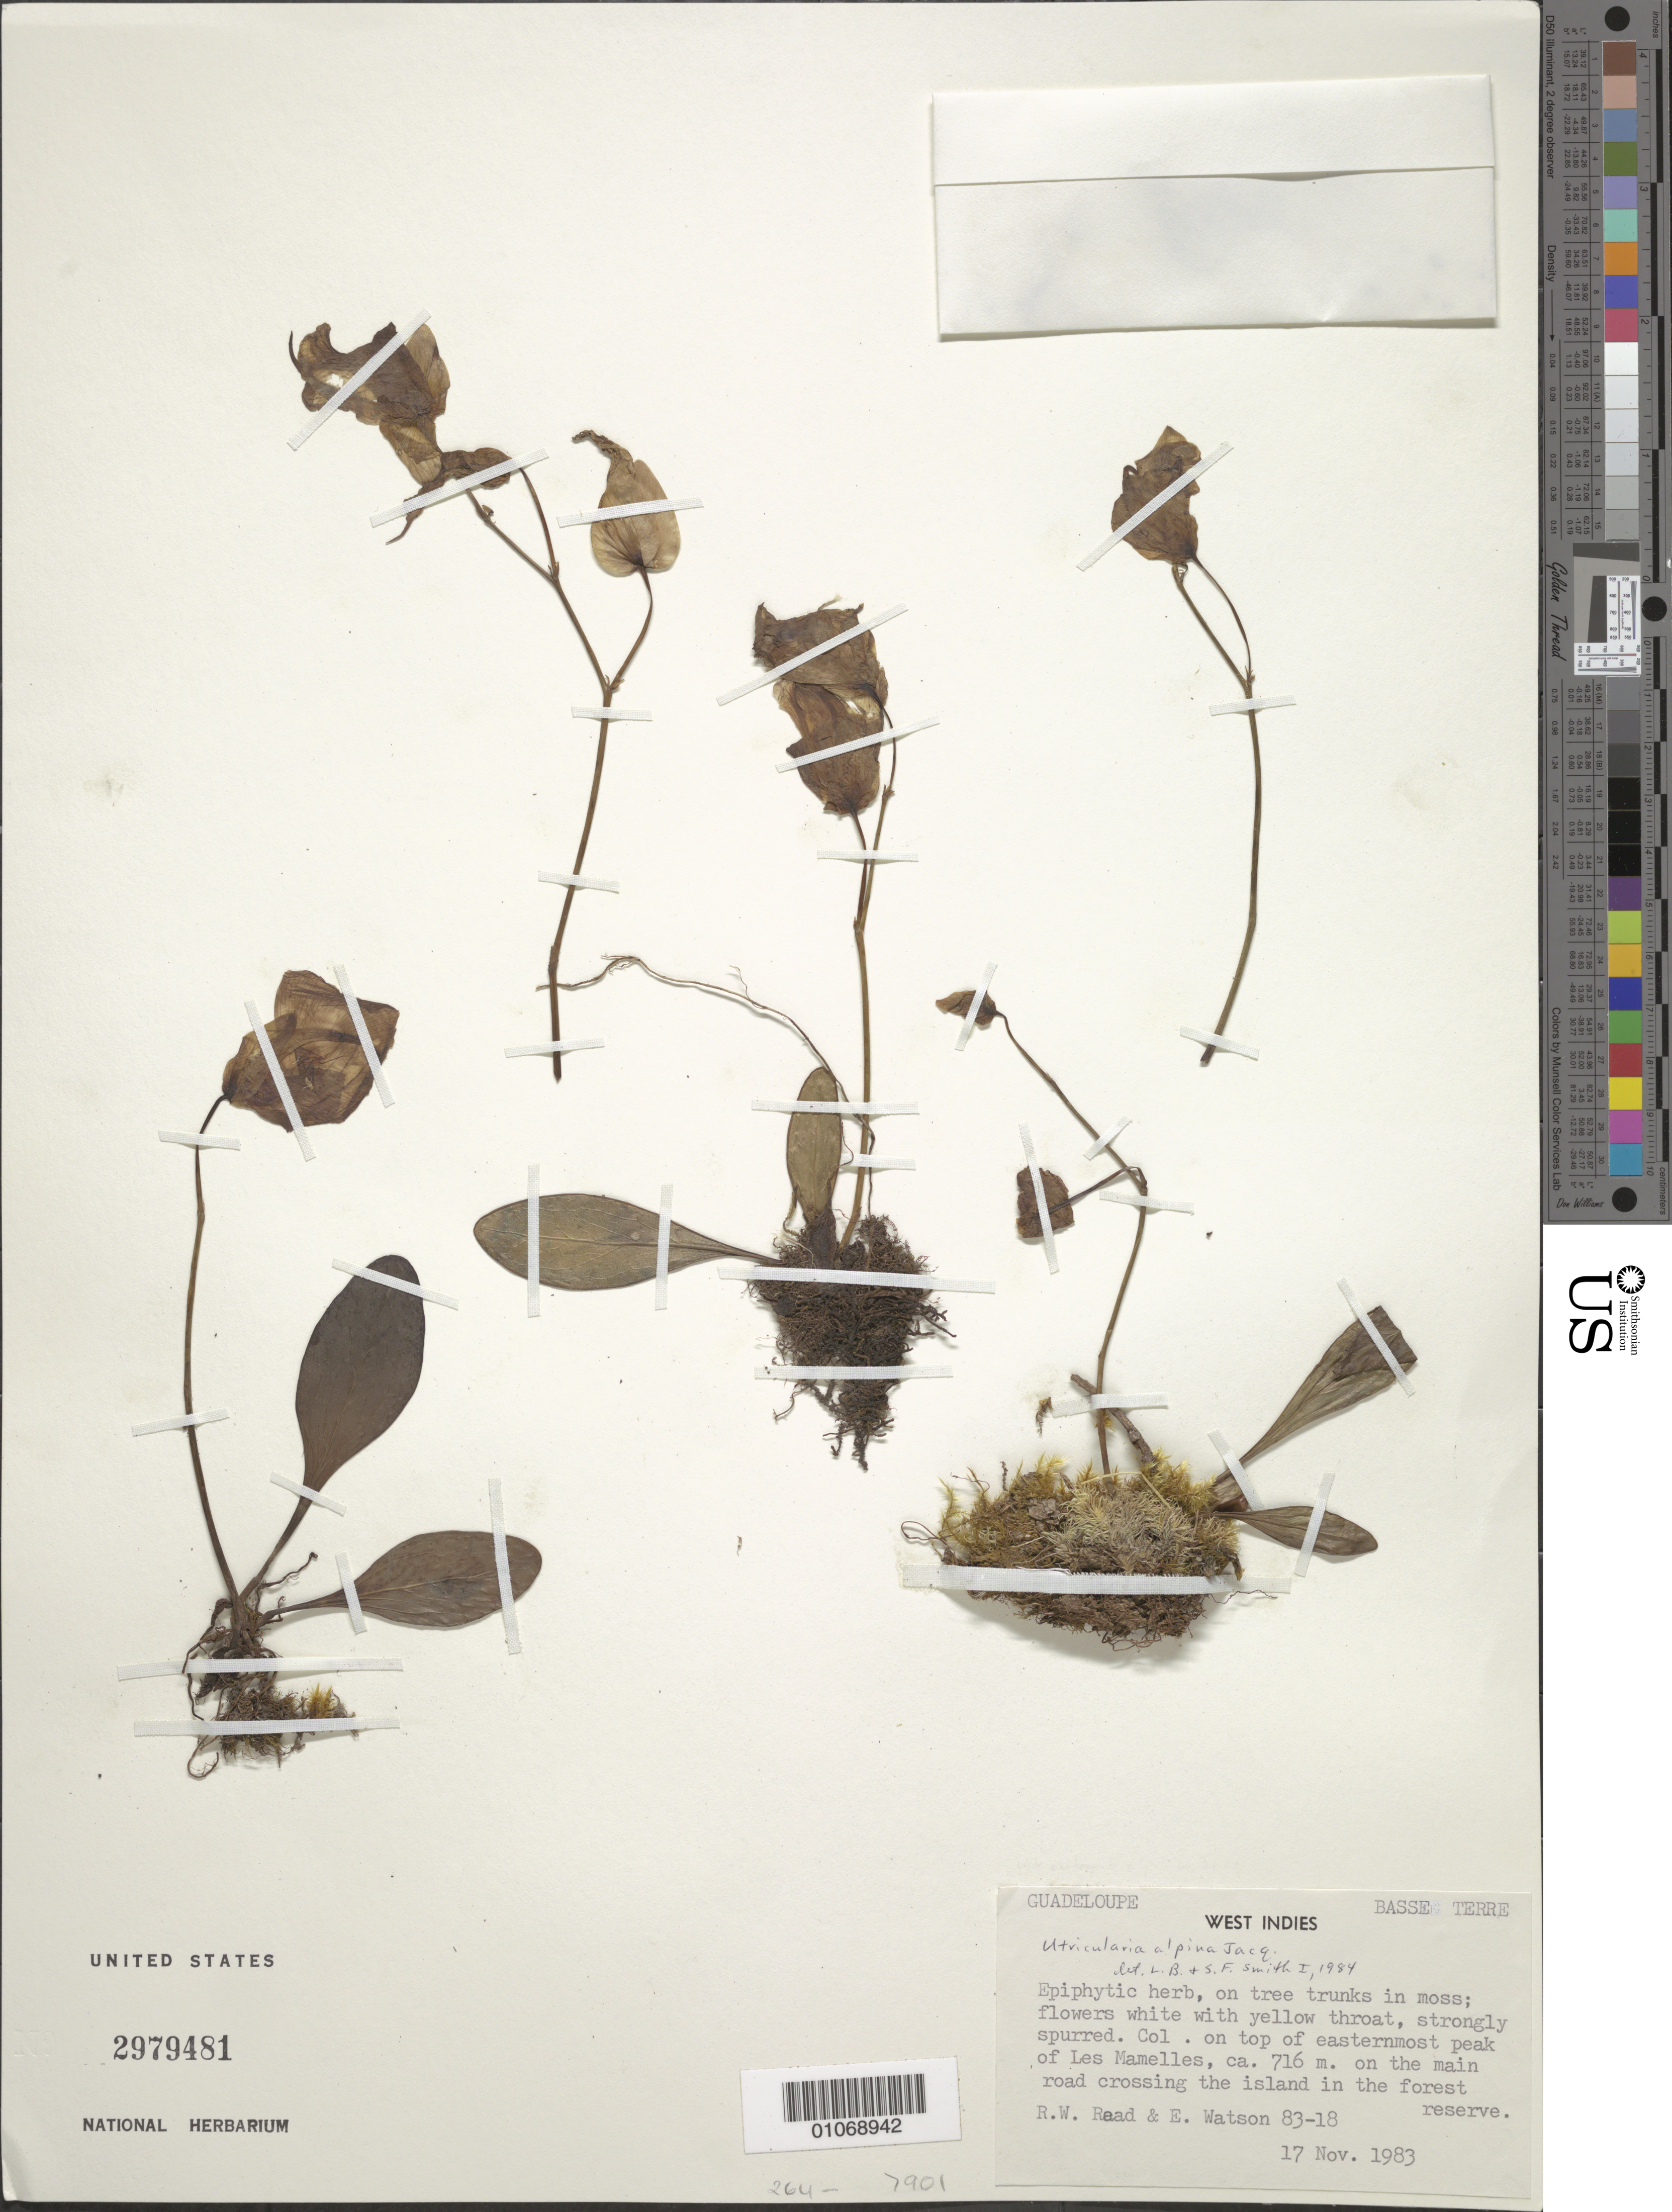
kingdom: Plantae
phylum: Tracheophyta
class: Magnoliopsida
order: Lamiales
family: Lentibulariaceae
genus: Utricularia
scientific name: Utricularia alpina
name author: Jacq.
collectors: R. W. Read & E. Watson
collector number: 83-18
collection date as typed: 17 Nov 1983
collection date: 1983-11-17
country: Guadeloupe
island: Basse Terre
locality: On top of easternmost peak of Les Mamelles, on the main road crossing the island in the forest reserve.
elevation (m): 716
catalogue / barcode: US 2979481